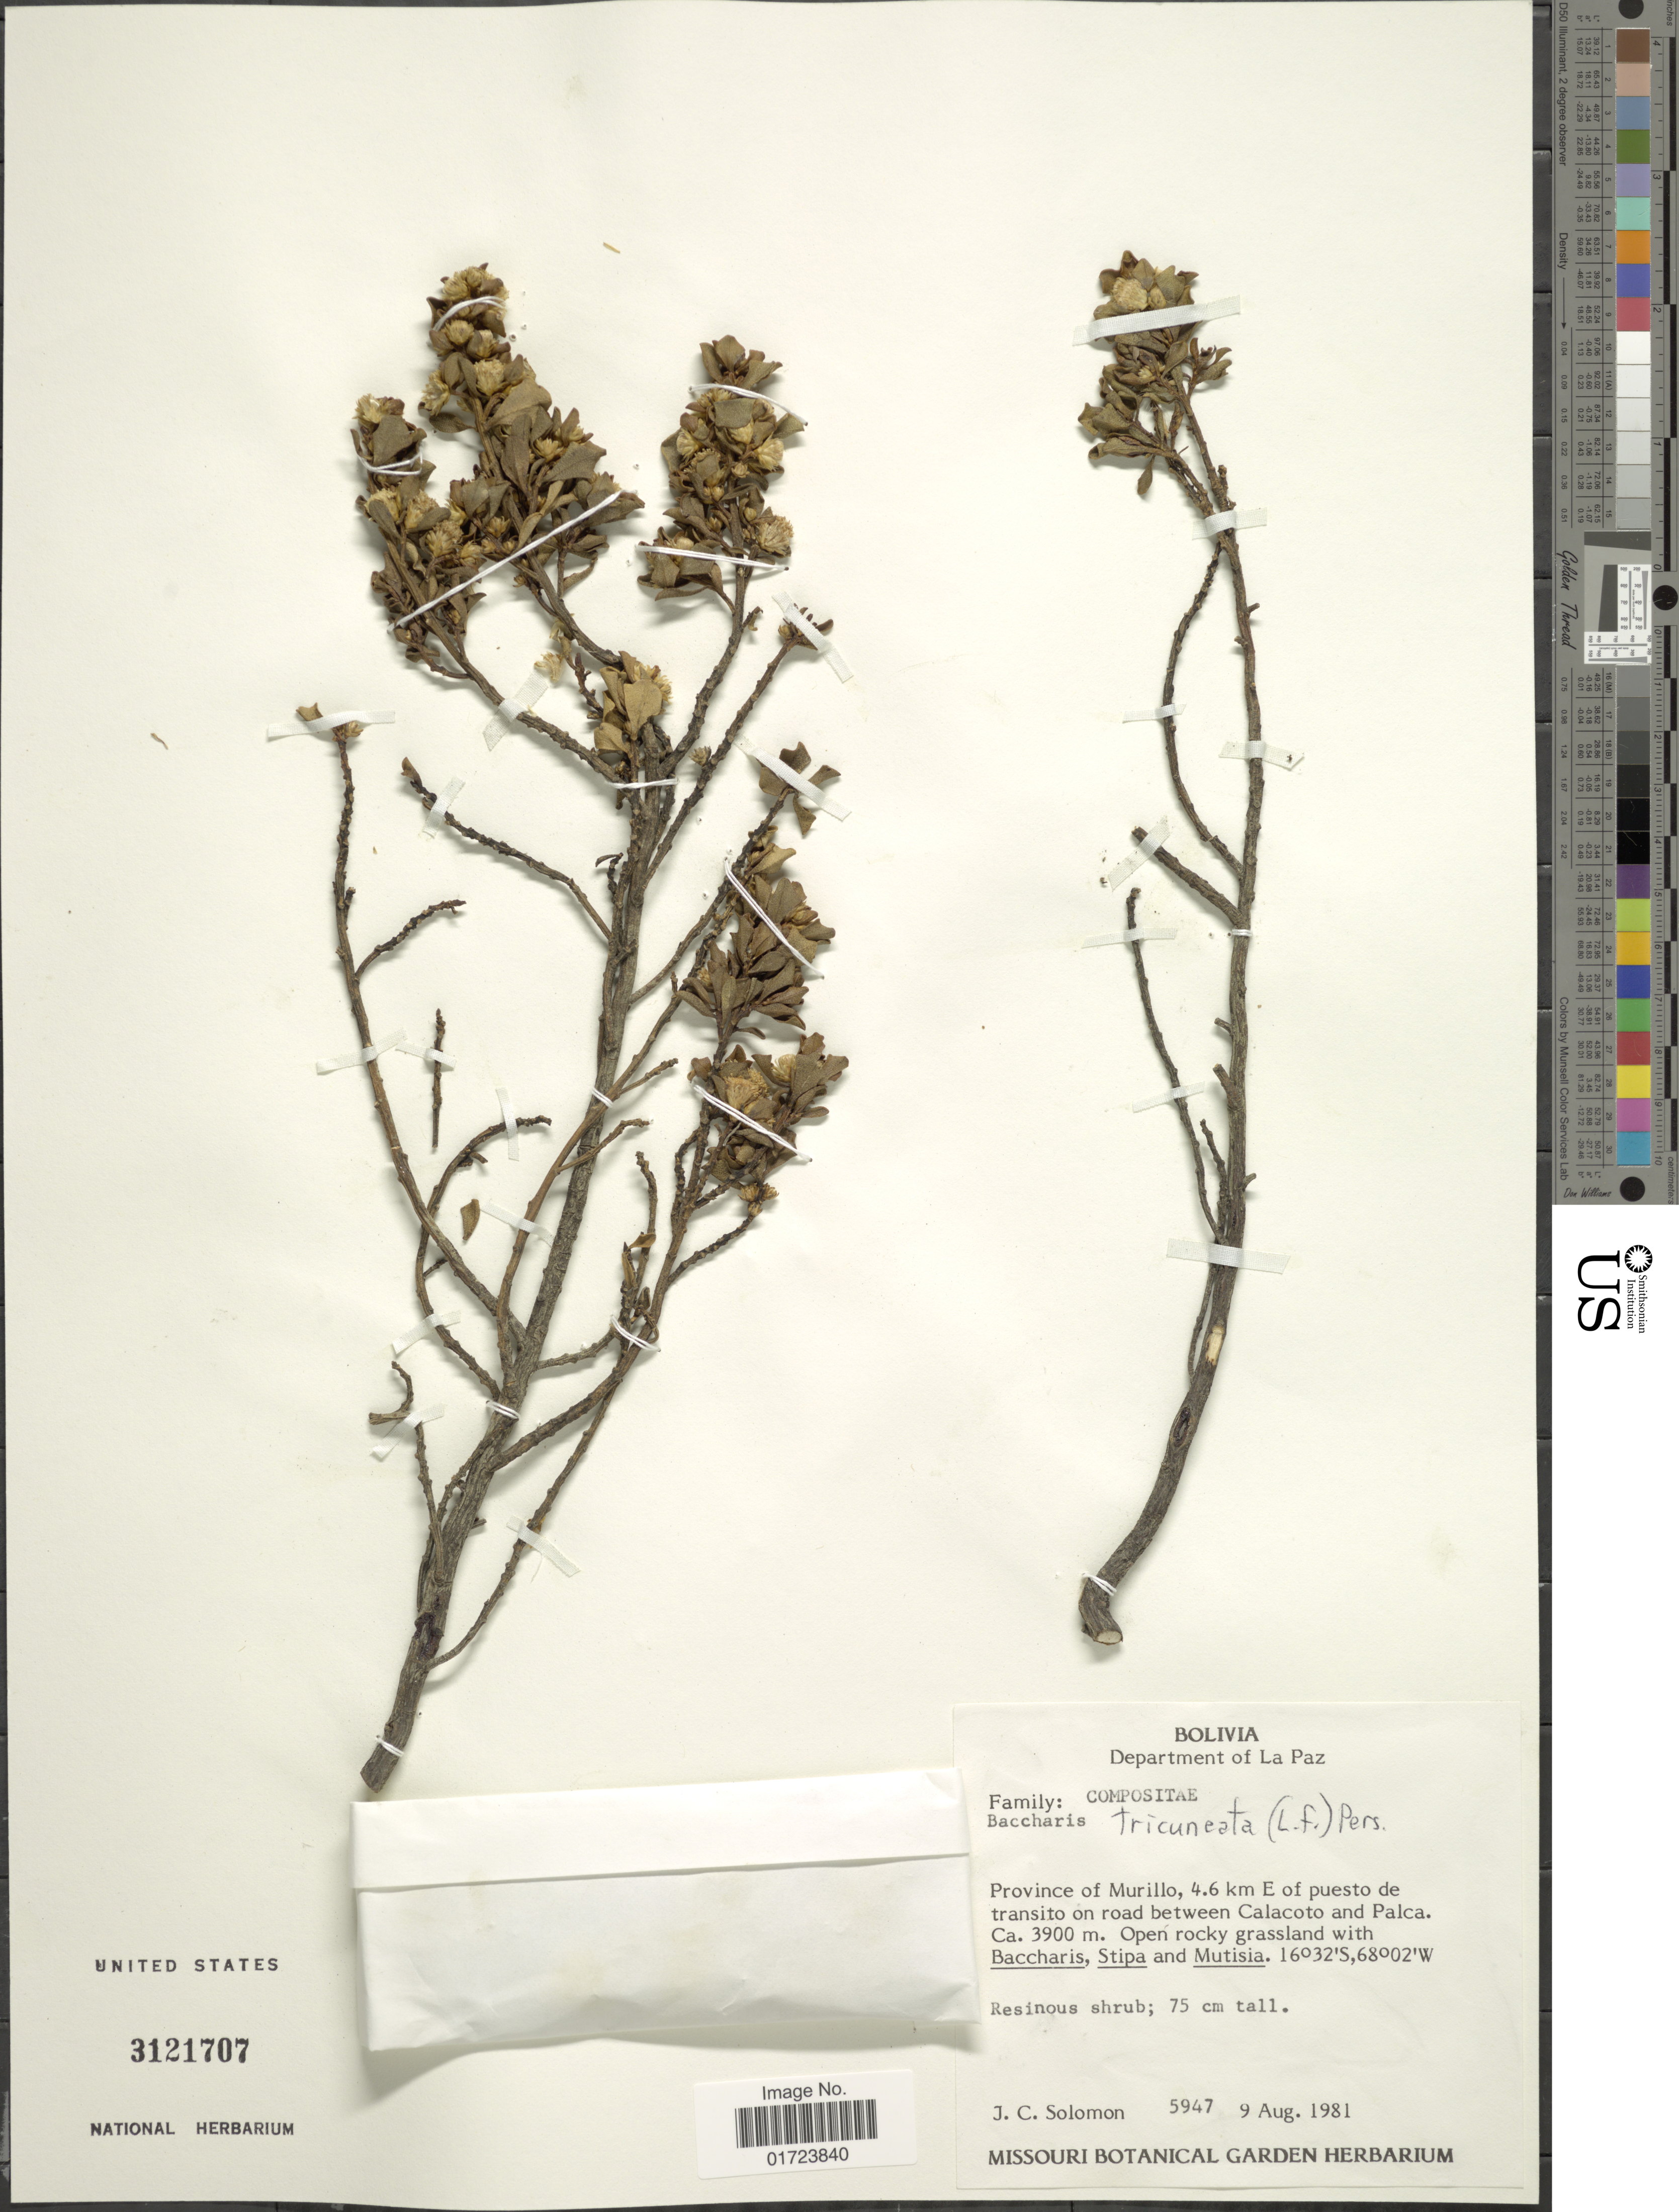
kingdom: Plantae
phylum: Tracheophyta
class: Magnoliopsida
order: Asterales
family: Asteraceae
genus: Baccharis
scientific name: Baccharis tricuneata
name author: (L. f.) Pers.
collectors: J. C. Solomon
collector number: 5947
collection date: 1981-08-09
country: Bolivia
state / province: La Paz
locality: Department of La Paz. Province of Murillo, 4.6 km E of puesto de transito on road between Calacoto and Palca.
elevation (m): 3900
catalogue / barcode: US 3121707